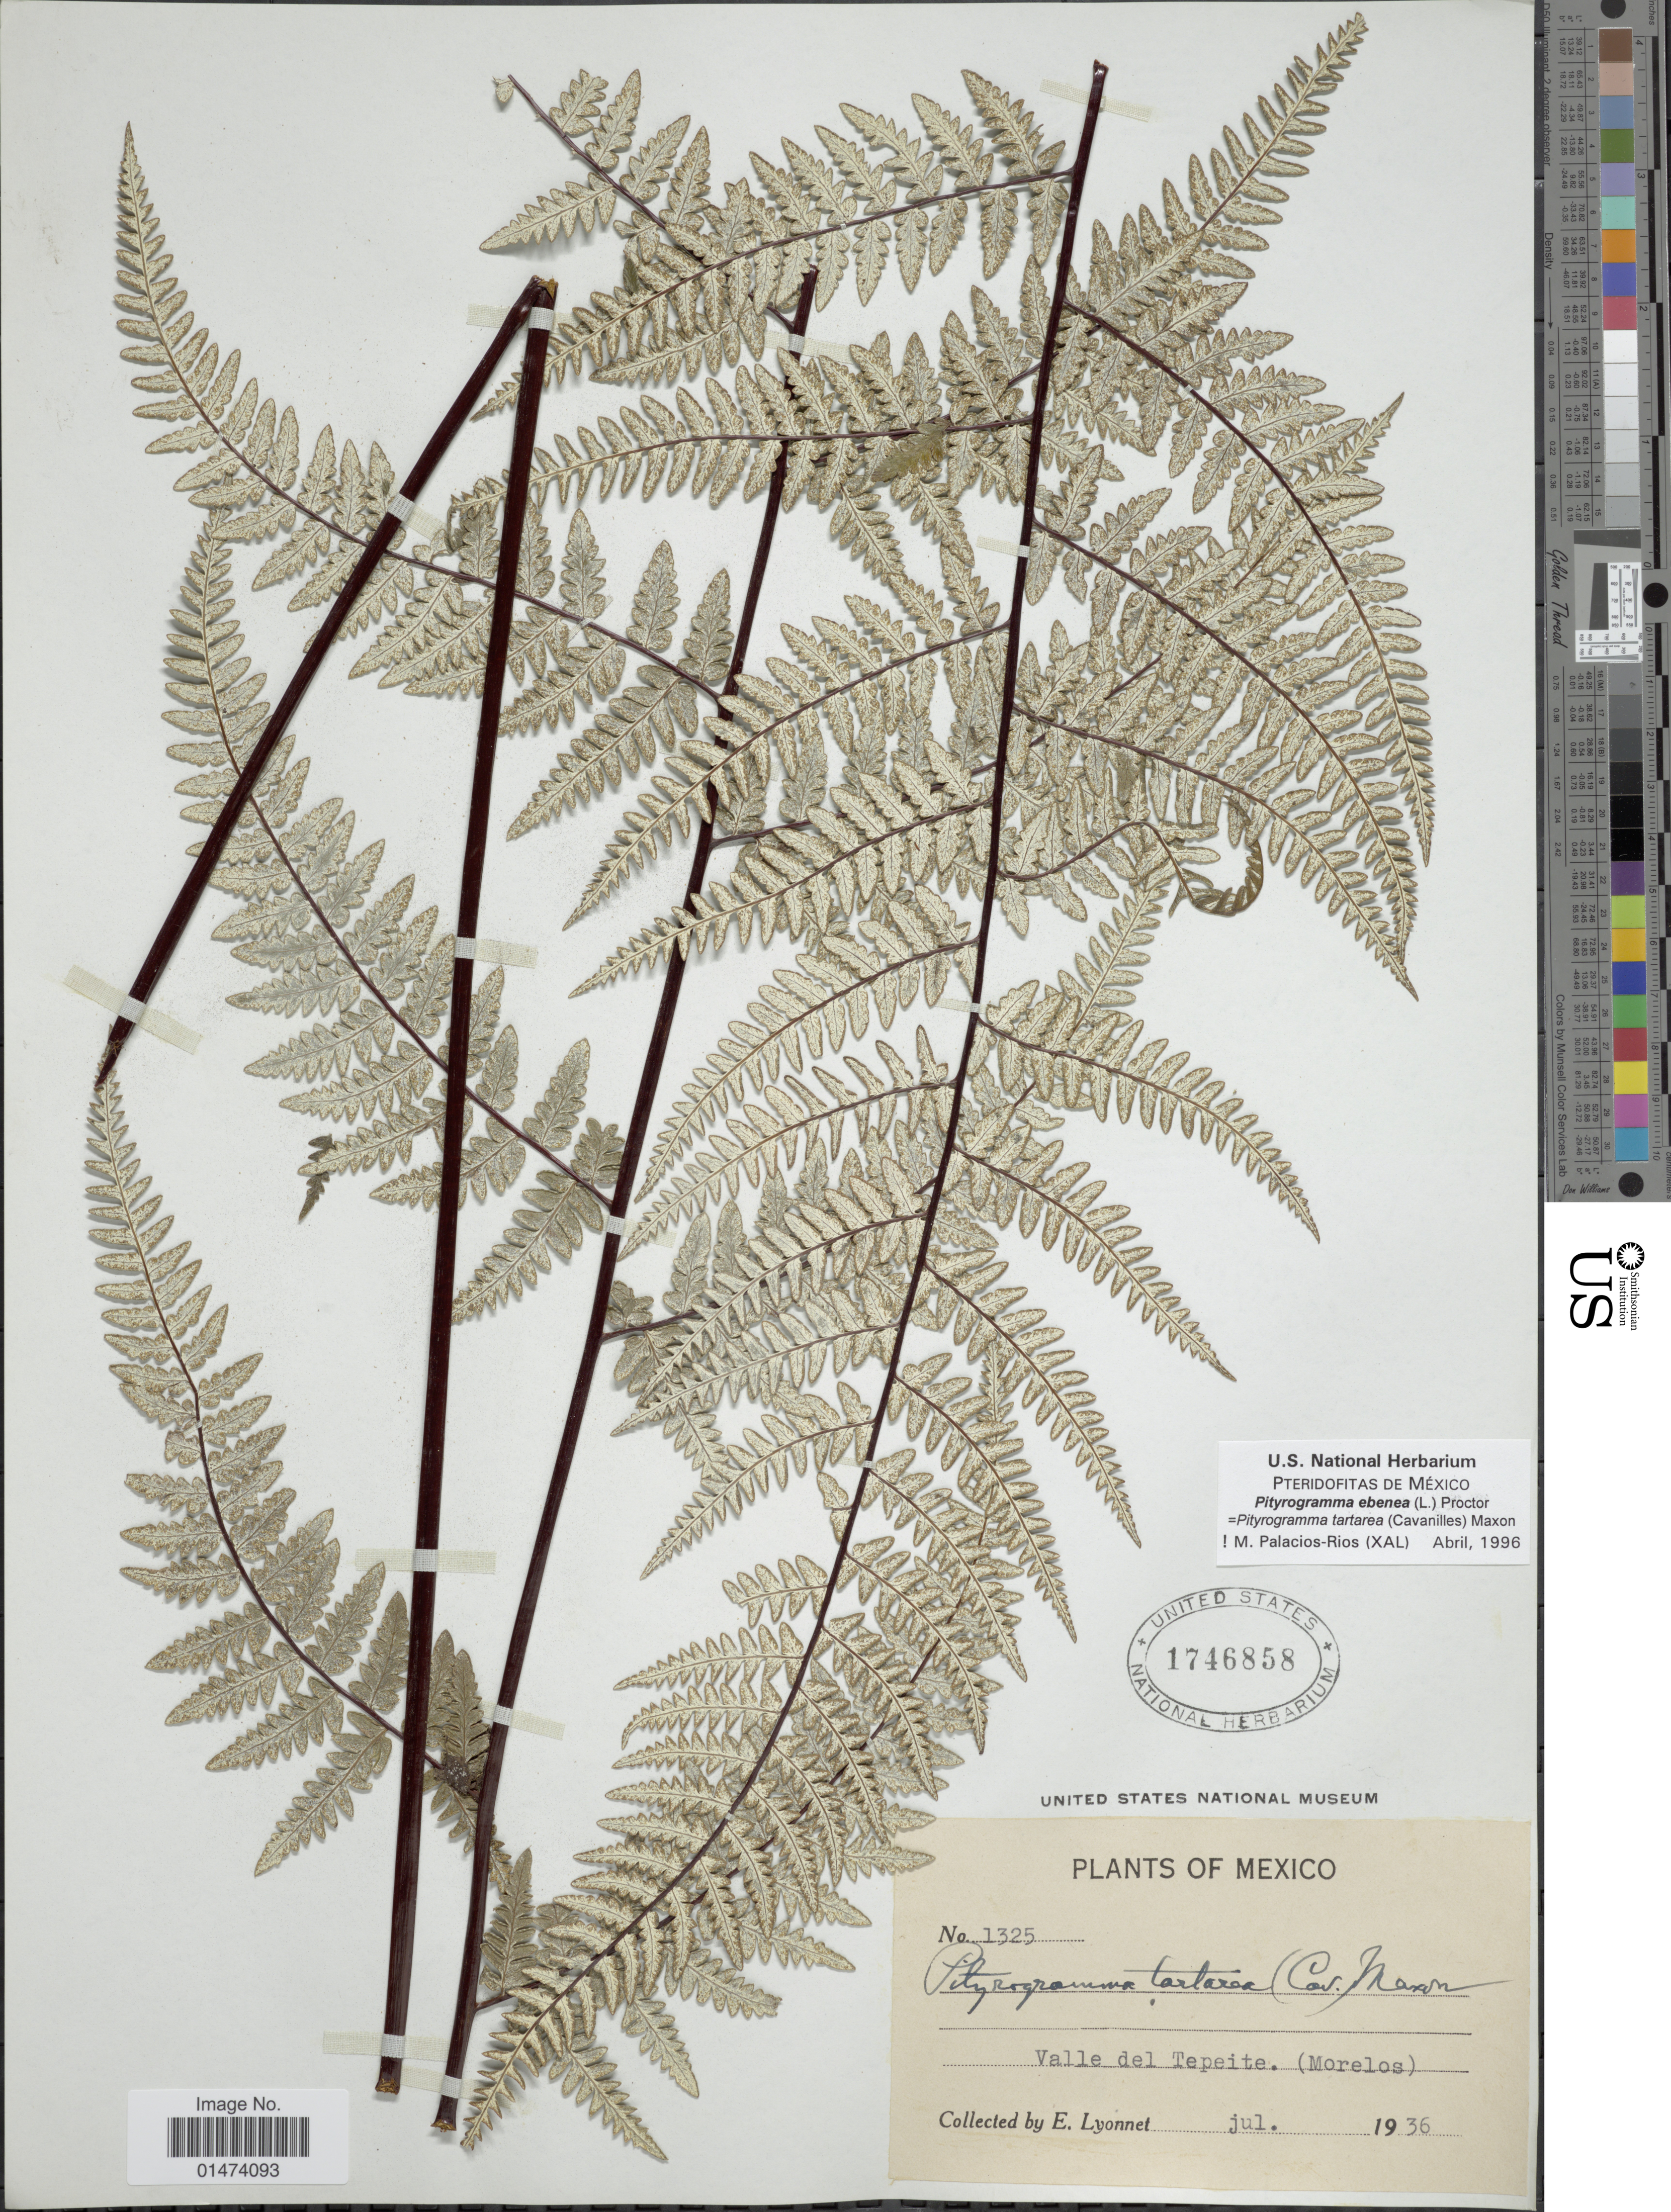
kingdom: Plantae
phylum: Tracheophyta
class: Polypodiopsida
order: Polypodiales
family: Pteridaceae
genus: Pityrogramma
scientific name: Pityrogramma tartarea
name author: (Cav.) Maxon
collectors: E. Lyonnet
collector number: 1325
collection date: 1936-07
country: Mexico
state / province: Morelos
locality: Valle del Tepeite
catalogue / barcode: US 1746858